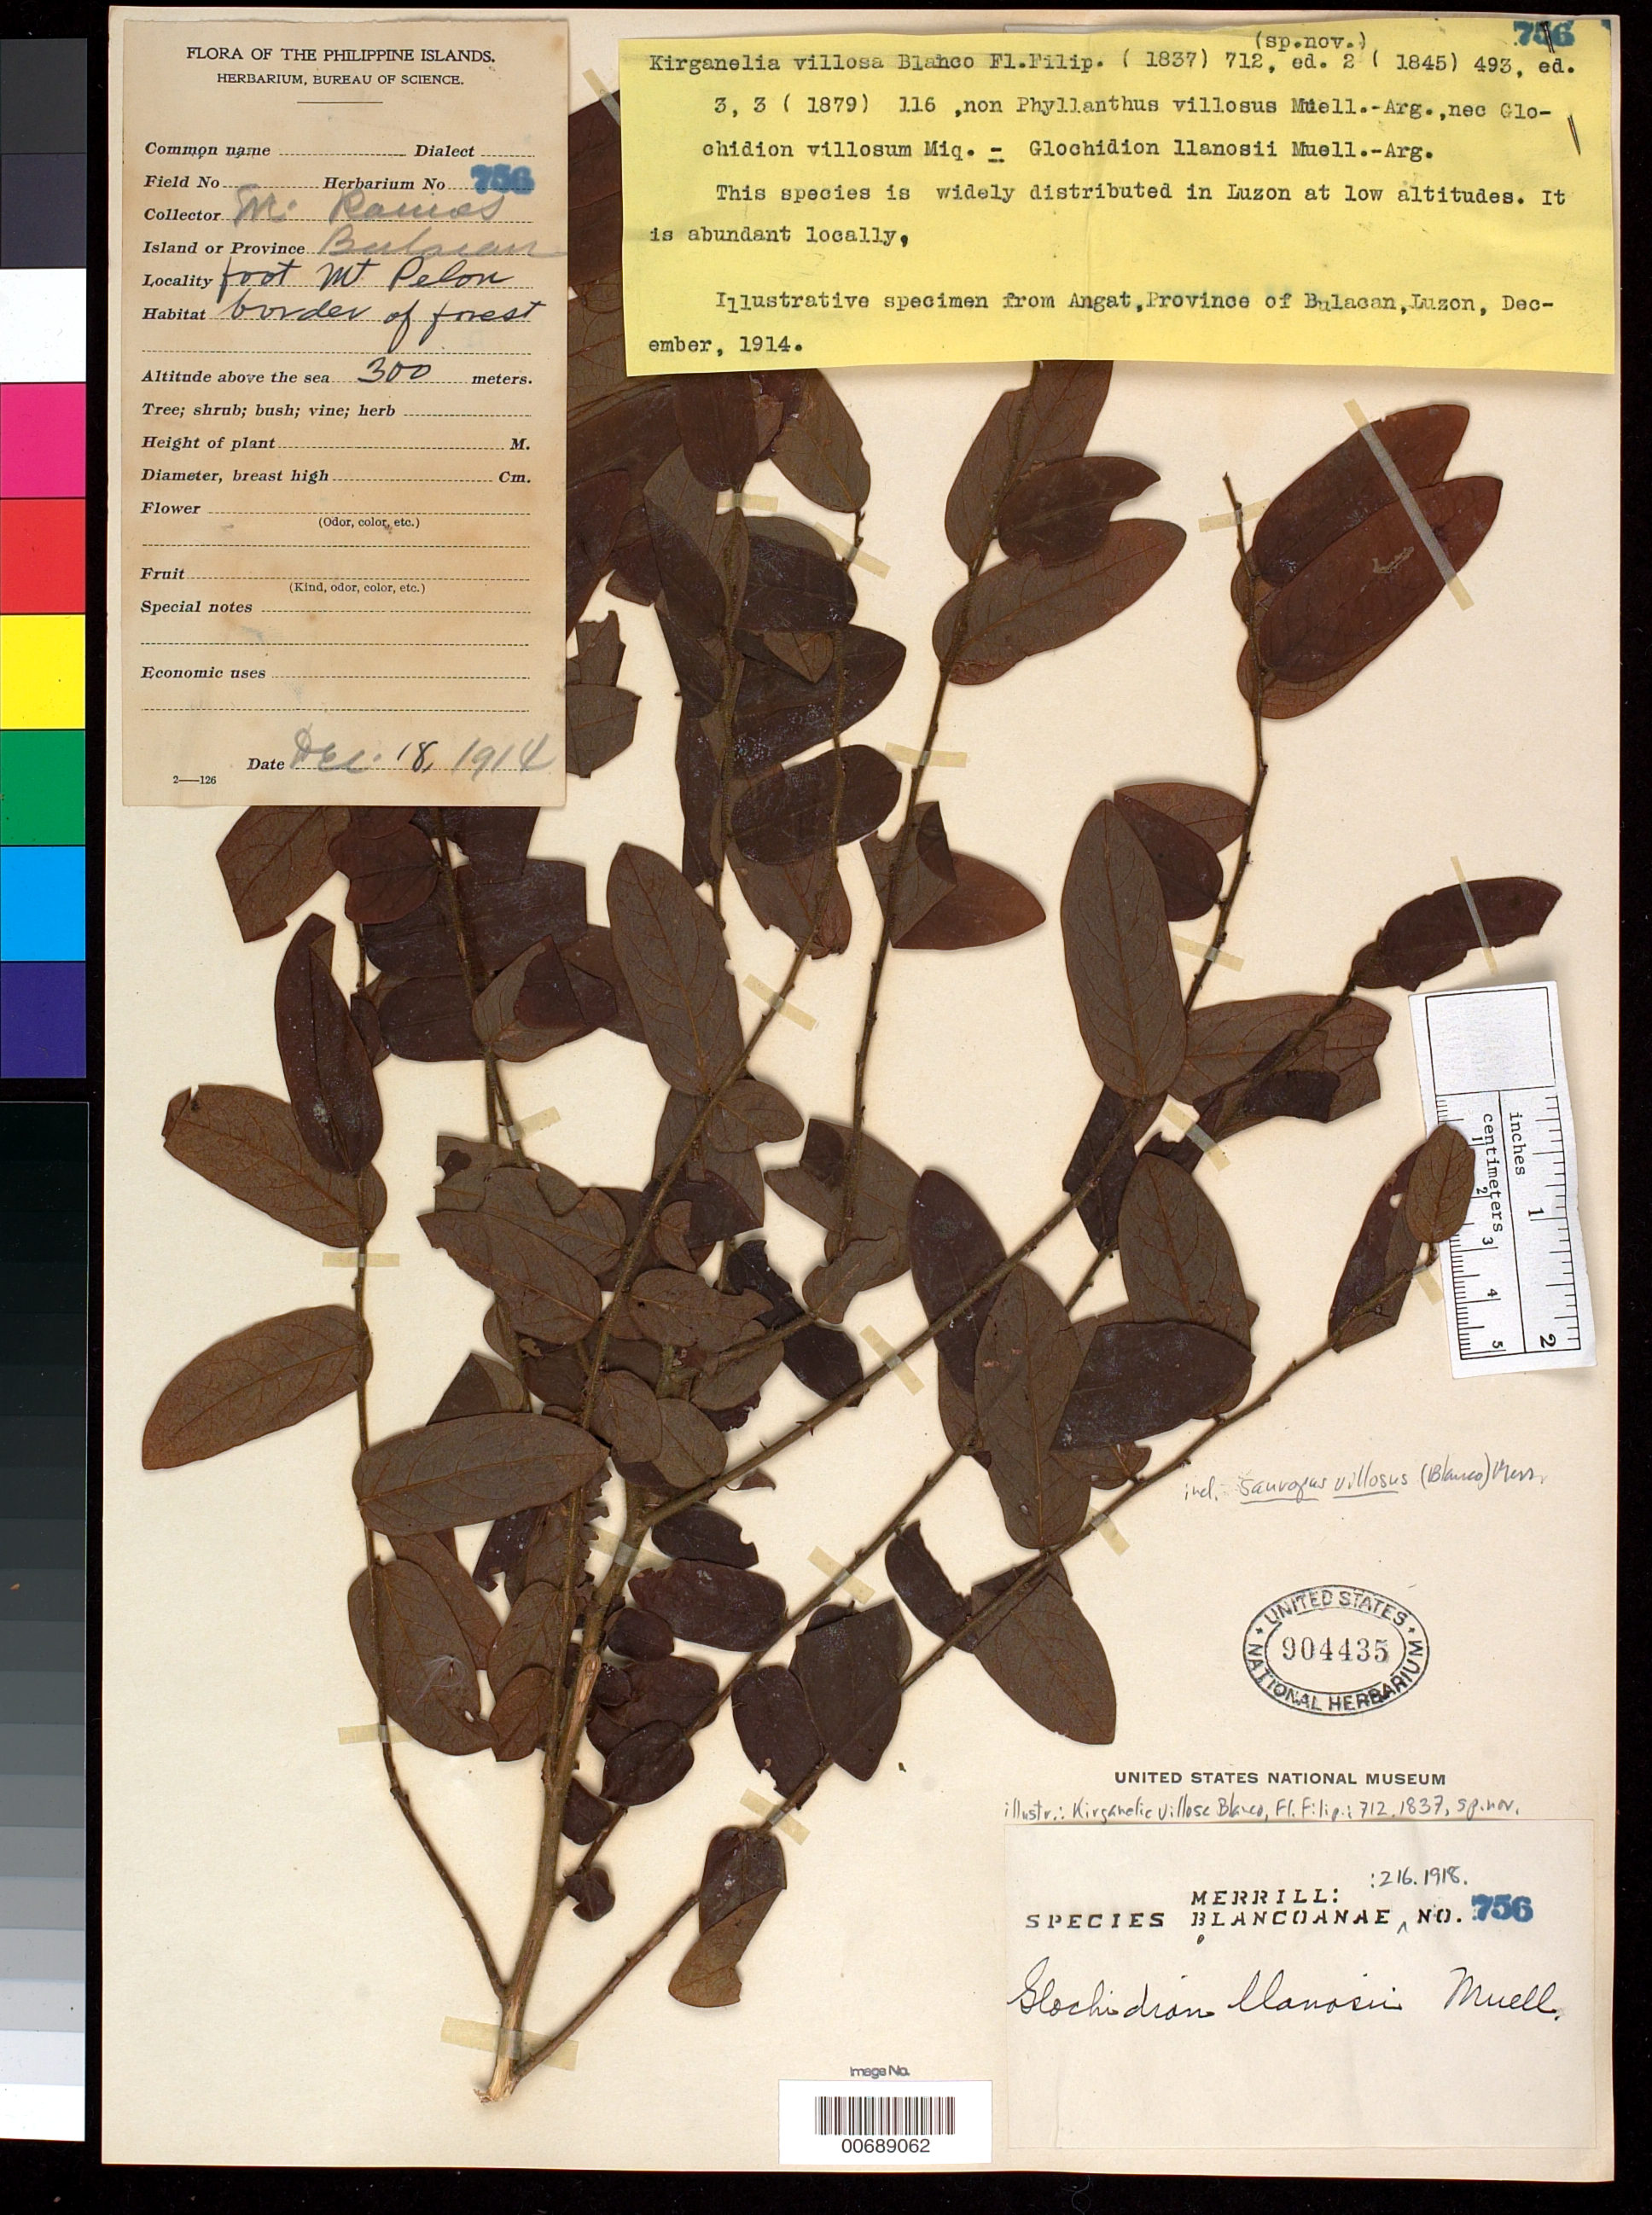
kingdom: Plantae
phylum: Tracheophyta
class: Magnoliopsida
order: Malpighiales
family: Phyllanthaceae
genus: Sauropus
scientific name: Sauropus villosus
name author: (Blanco) Merr.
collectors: M. Ramos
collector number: Sp. Blancoan. 0756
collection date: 1914-12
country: Philippines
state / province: Central Luzon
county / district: Bulacan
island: Luzon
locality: Mt. Pelon foot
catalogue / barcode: US 904435